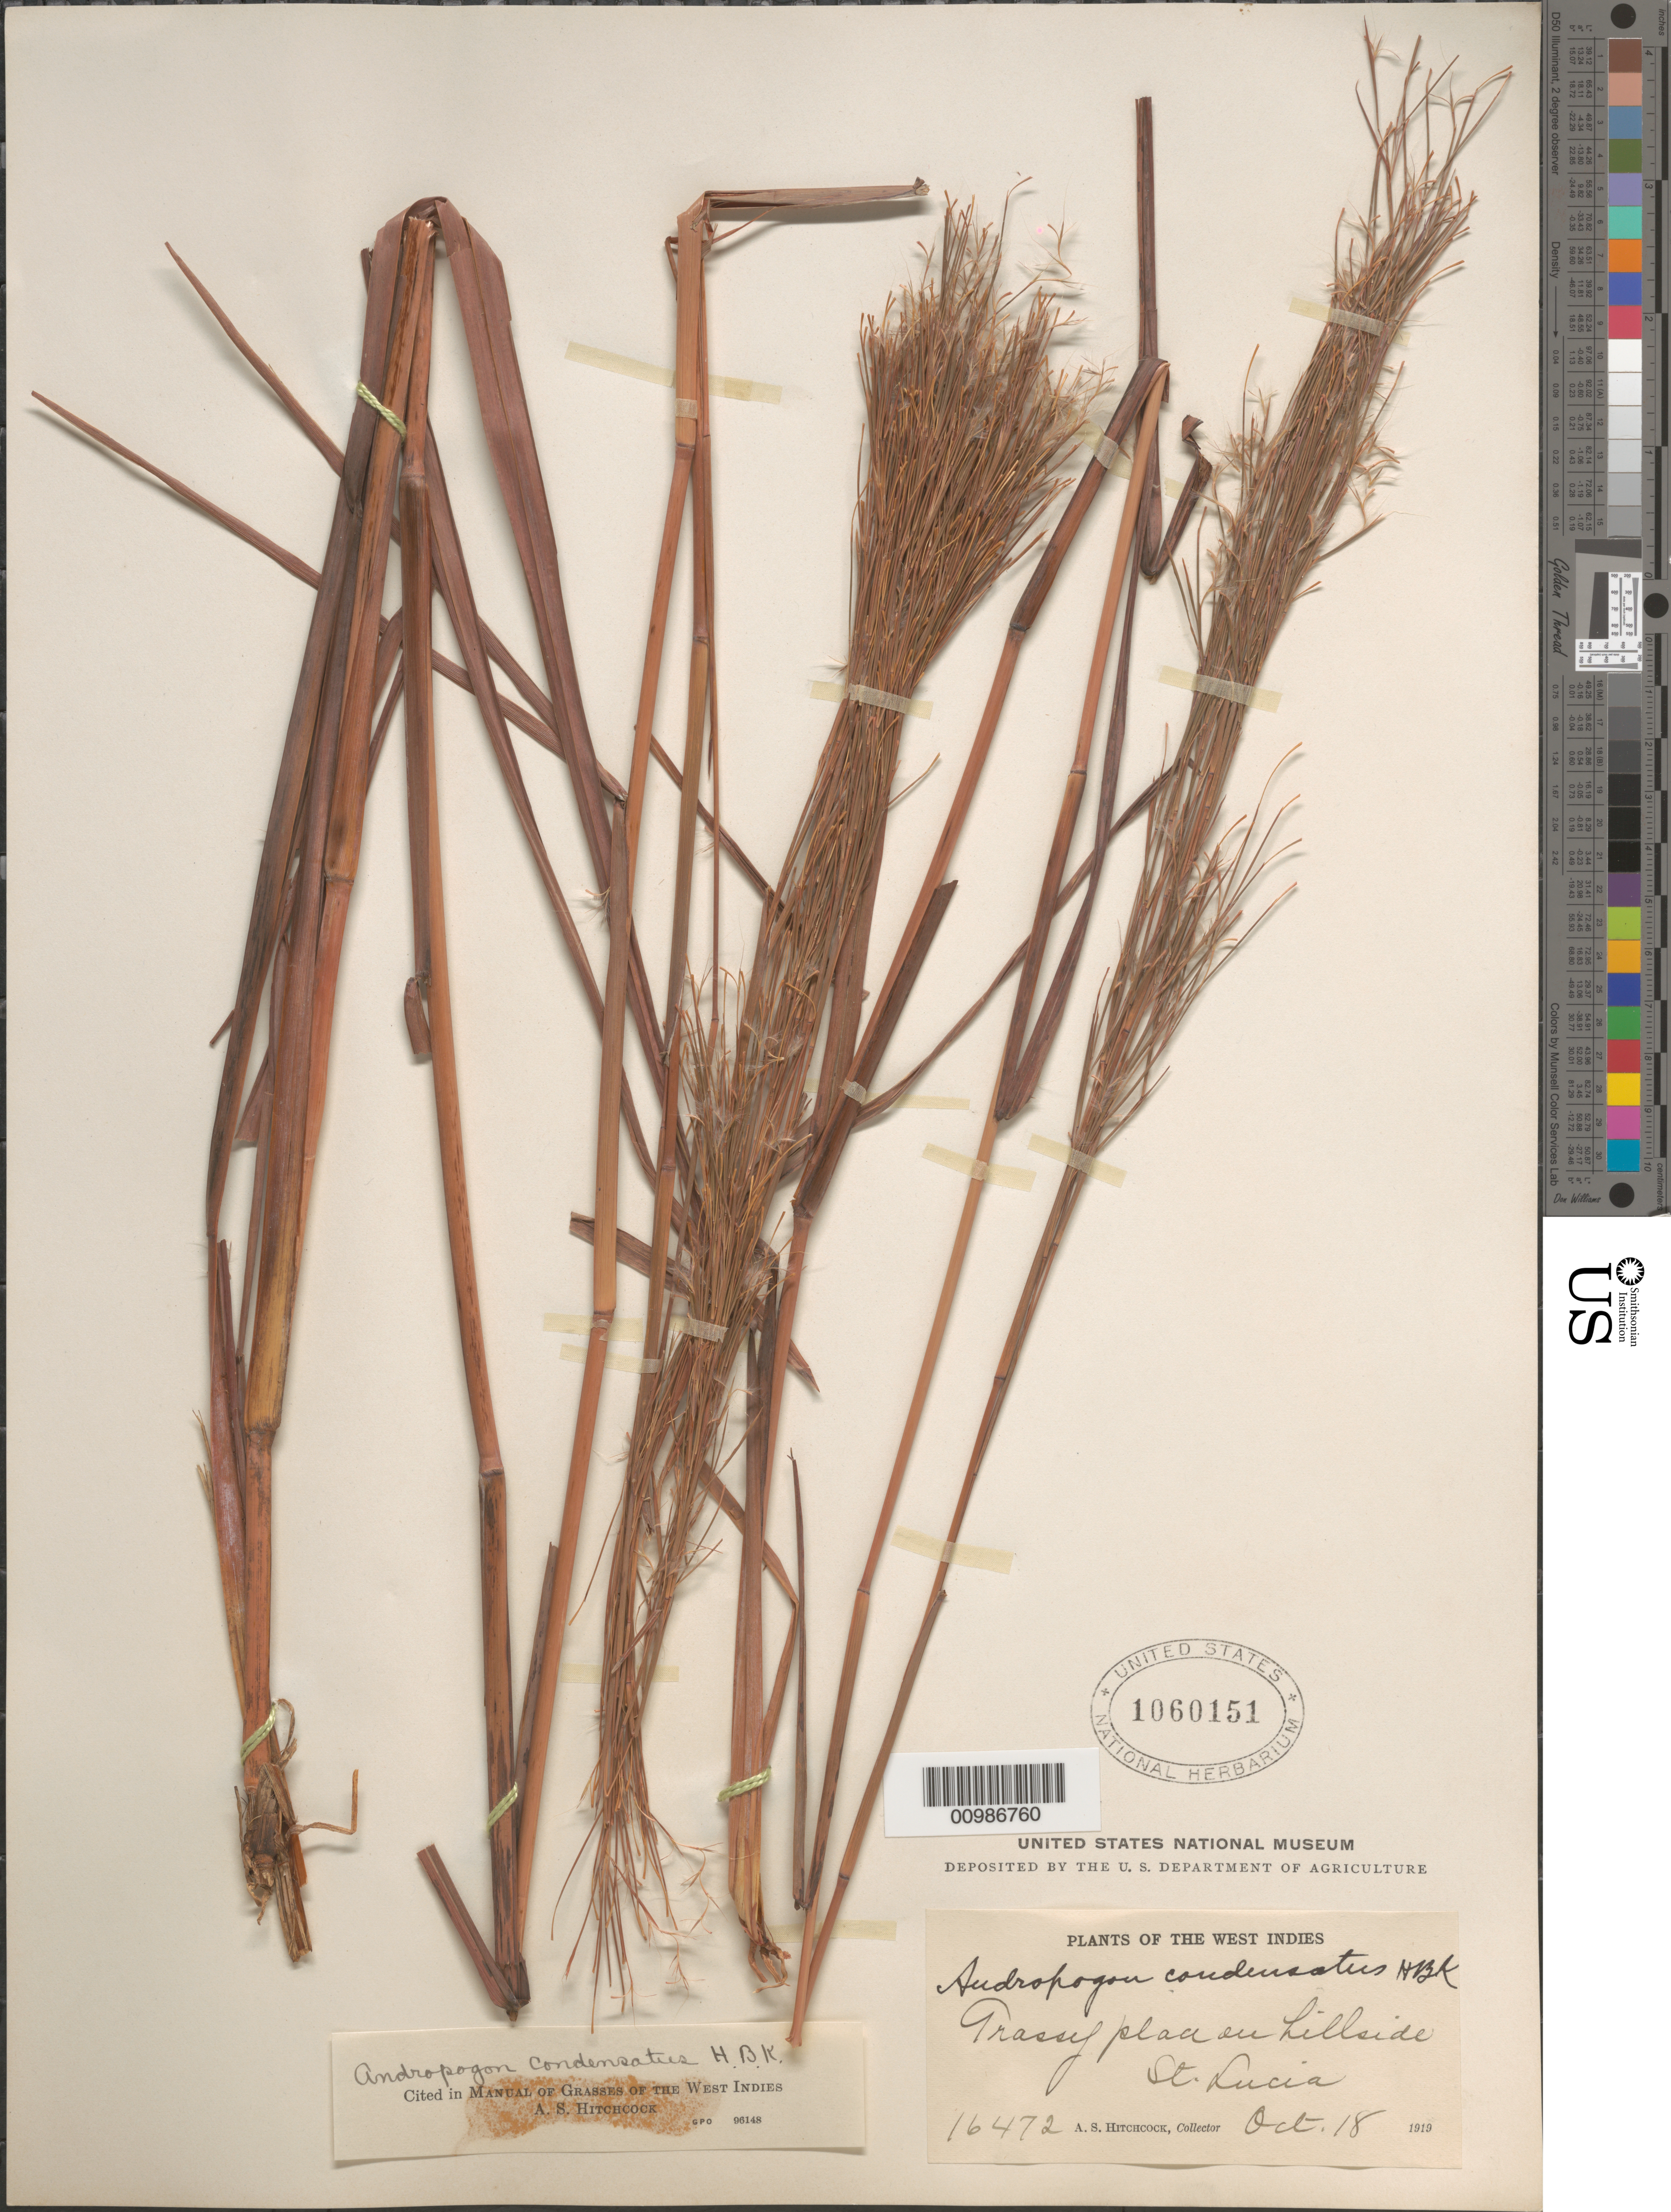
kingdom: Plantae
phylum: Tracheophyta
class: Liliopsida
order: Poales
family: Poaceae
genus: Andropogon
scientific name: Andropogon condensatus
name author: Kunth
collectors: A. S. Hitchcock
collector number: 16472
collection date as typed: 18 Oct 1919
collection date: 1919-10-18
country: St. Lucia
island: St. Lucia I.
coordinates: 0 N, 0 E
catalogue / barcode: US 1060151